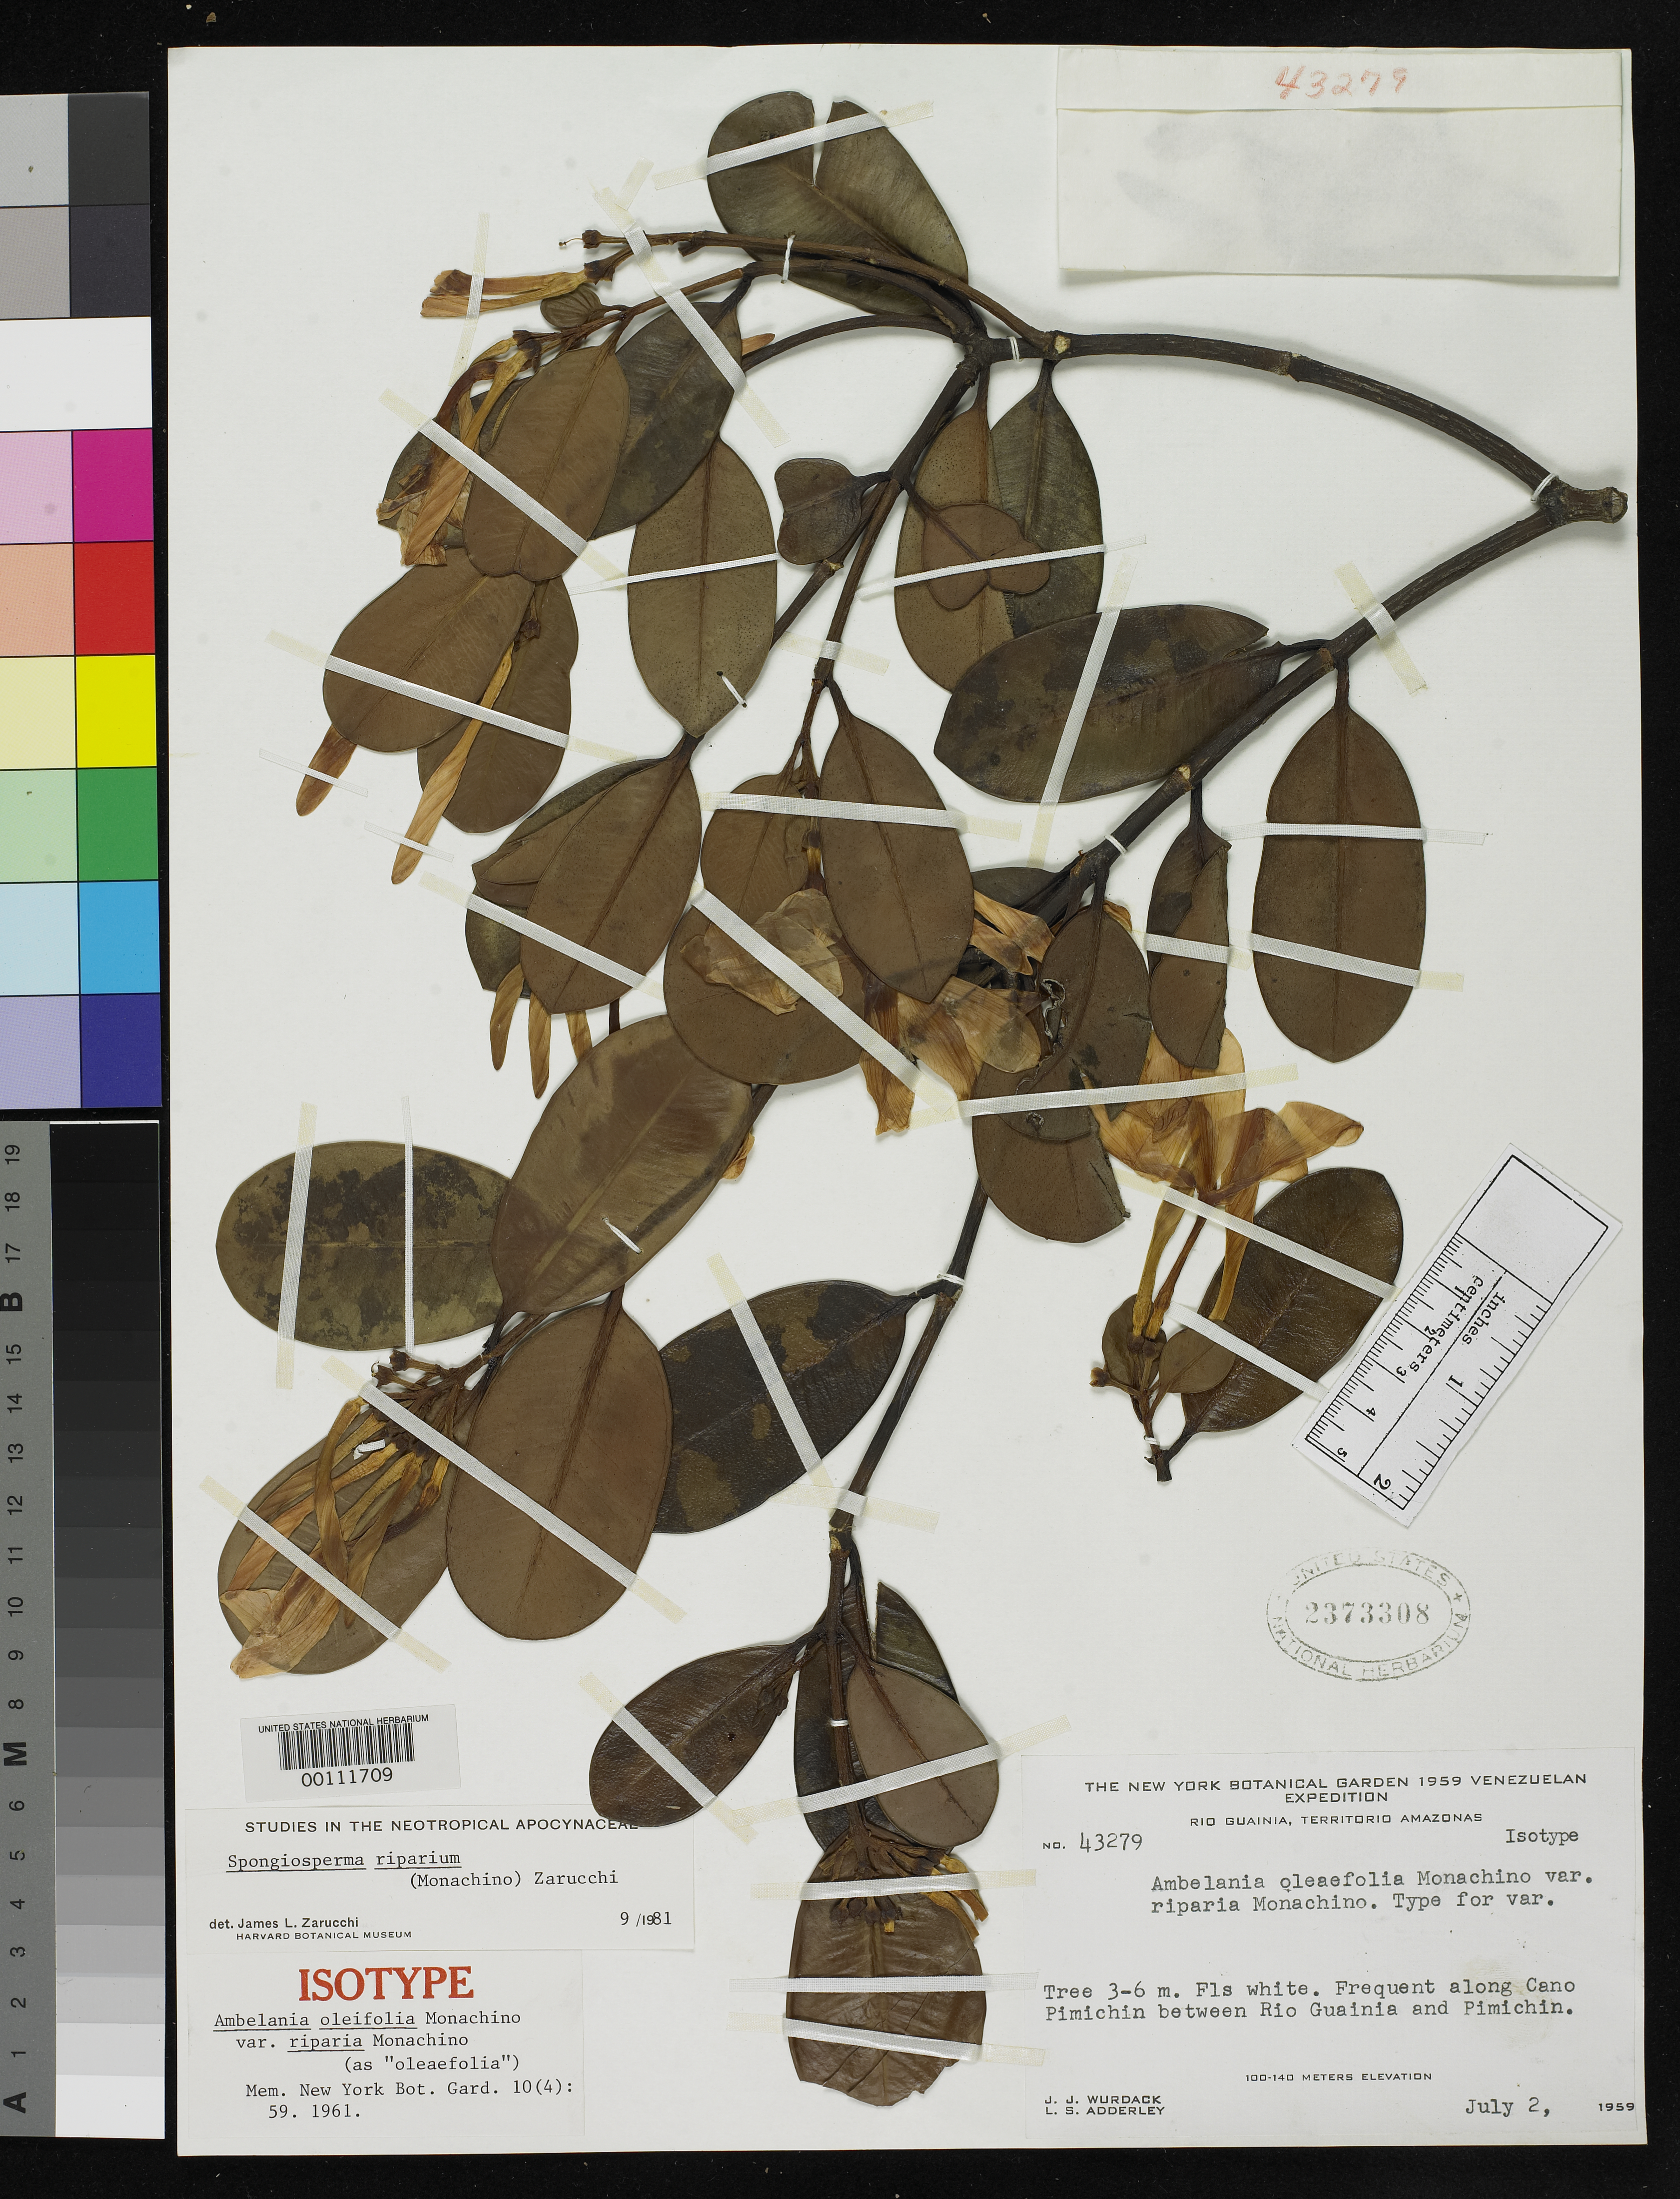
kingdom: Plantae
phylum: Tracheophyta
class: Magnoliopsida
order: Gentianales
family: Apocynaceae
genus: Ambelania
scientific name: Ambelania oleaefolia var. riparia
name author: Monach.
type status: Isotype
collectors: J. J. Wurdack & L. S. Adderley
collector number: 43279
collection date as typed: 02 Jul 1959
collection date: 1959-07-02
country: Venezuela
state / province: Amazonas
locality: Cano Pimichin.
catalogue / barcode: US 2373308